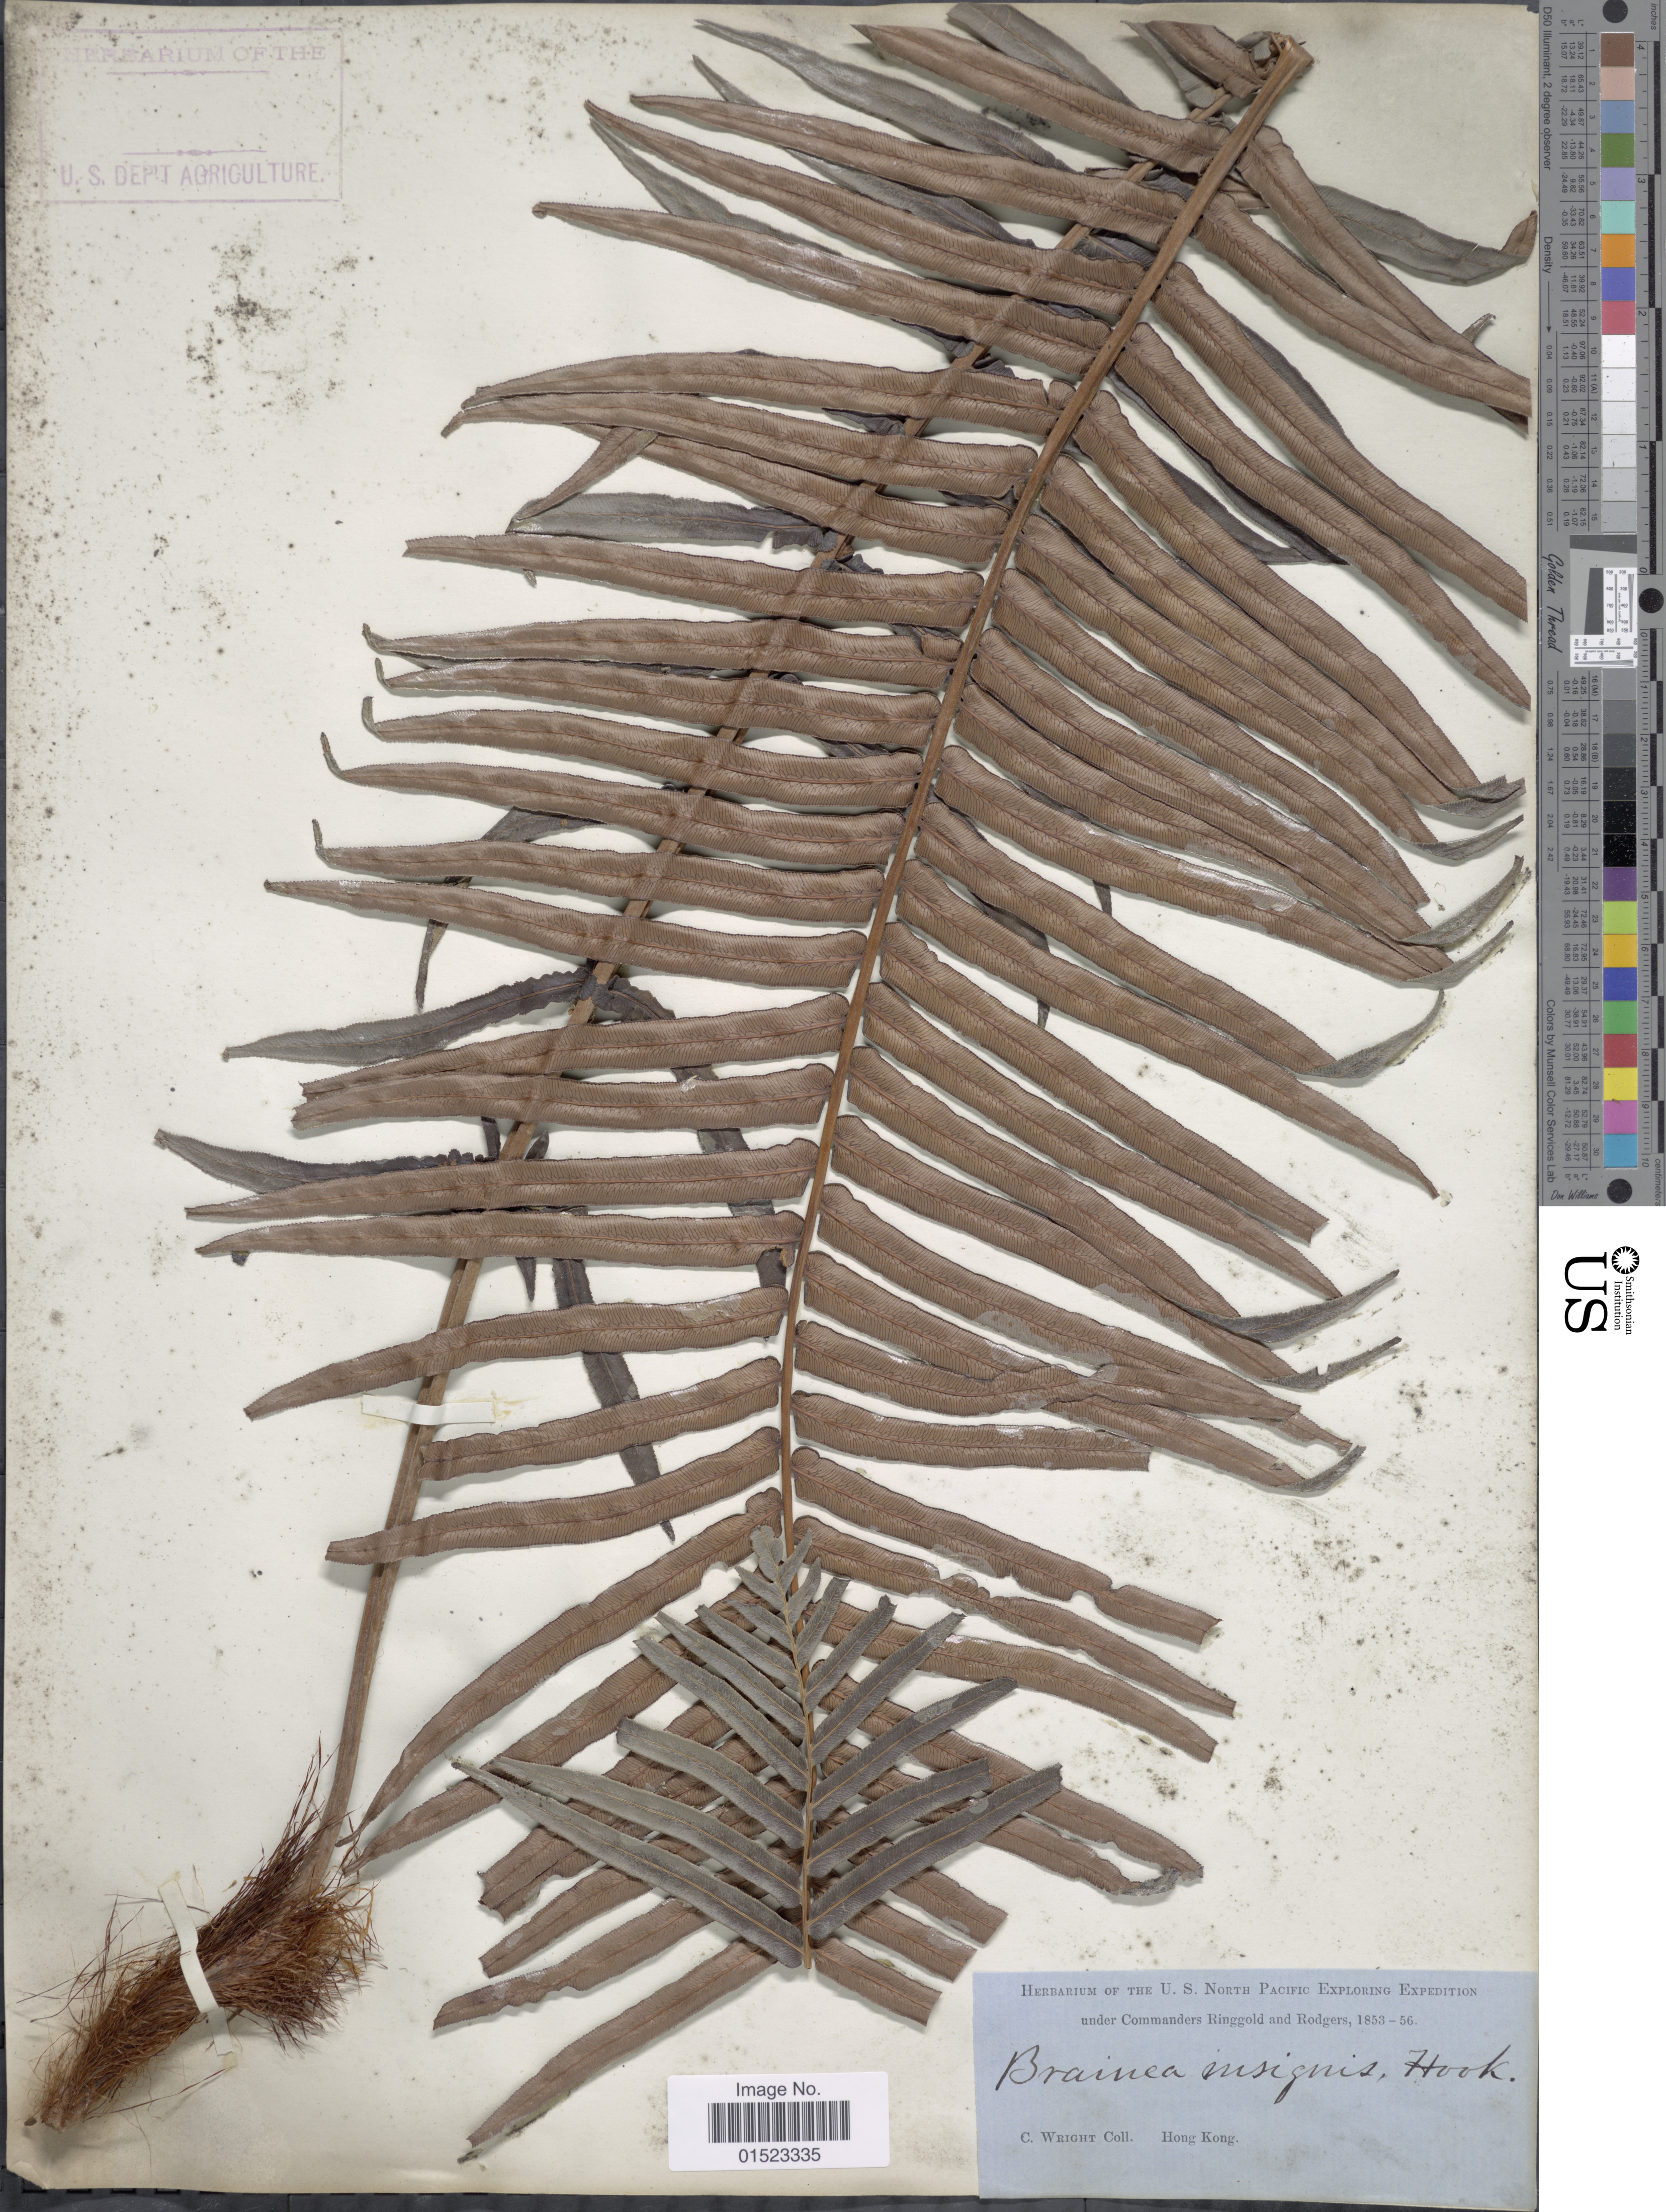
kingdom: Plantae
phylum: Tracheophyta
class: Polypodiopsida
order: Polypodiales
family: Blechnaceae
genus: Brainea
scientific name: Brainea insignis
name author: (Hook.) J. Sm.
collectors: C. Wright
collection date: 1853/1856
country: China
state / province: Hong Kong